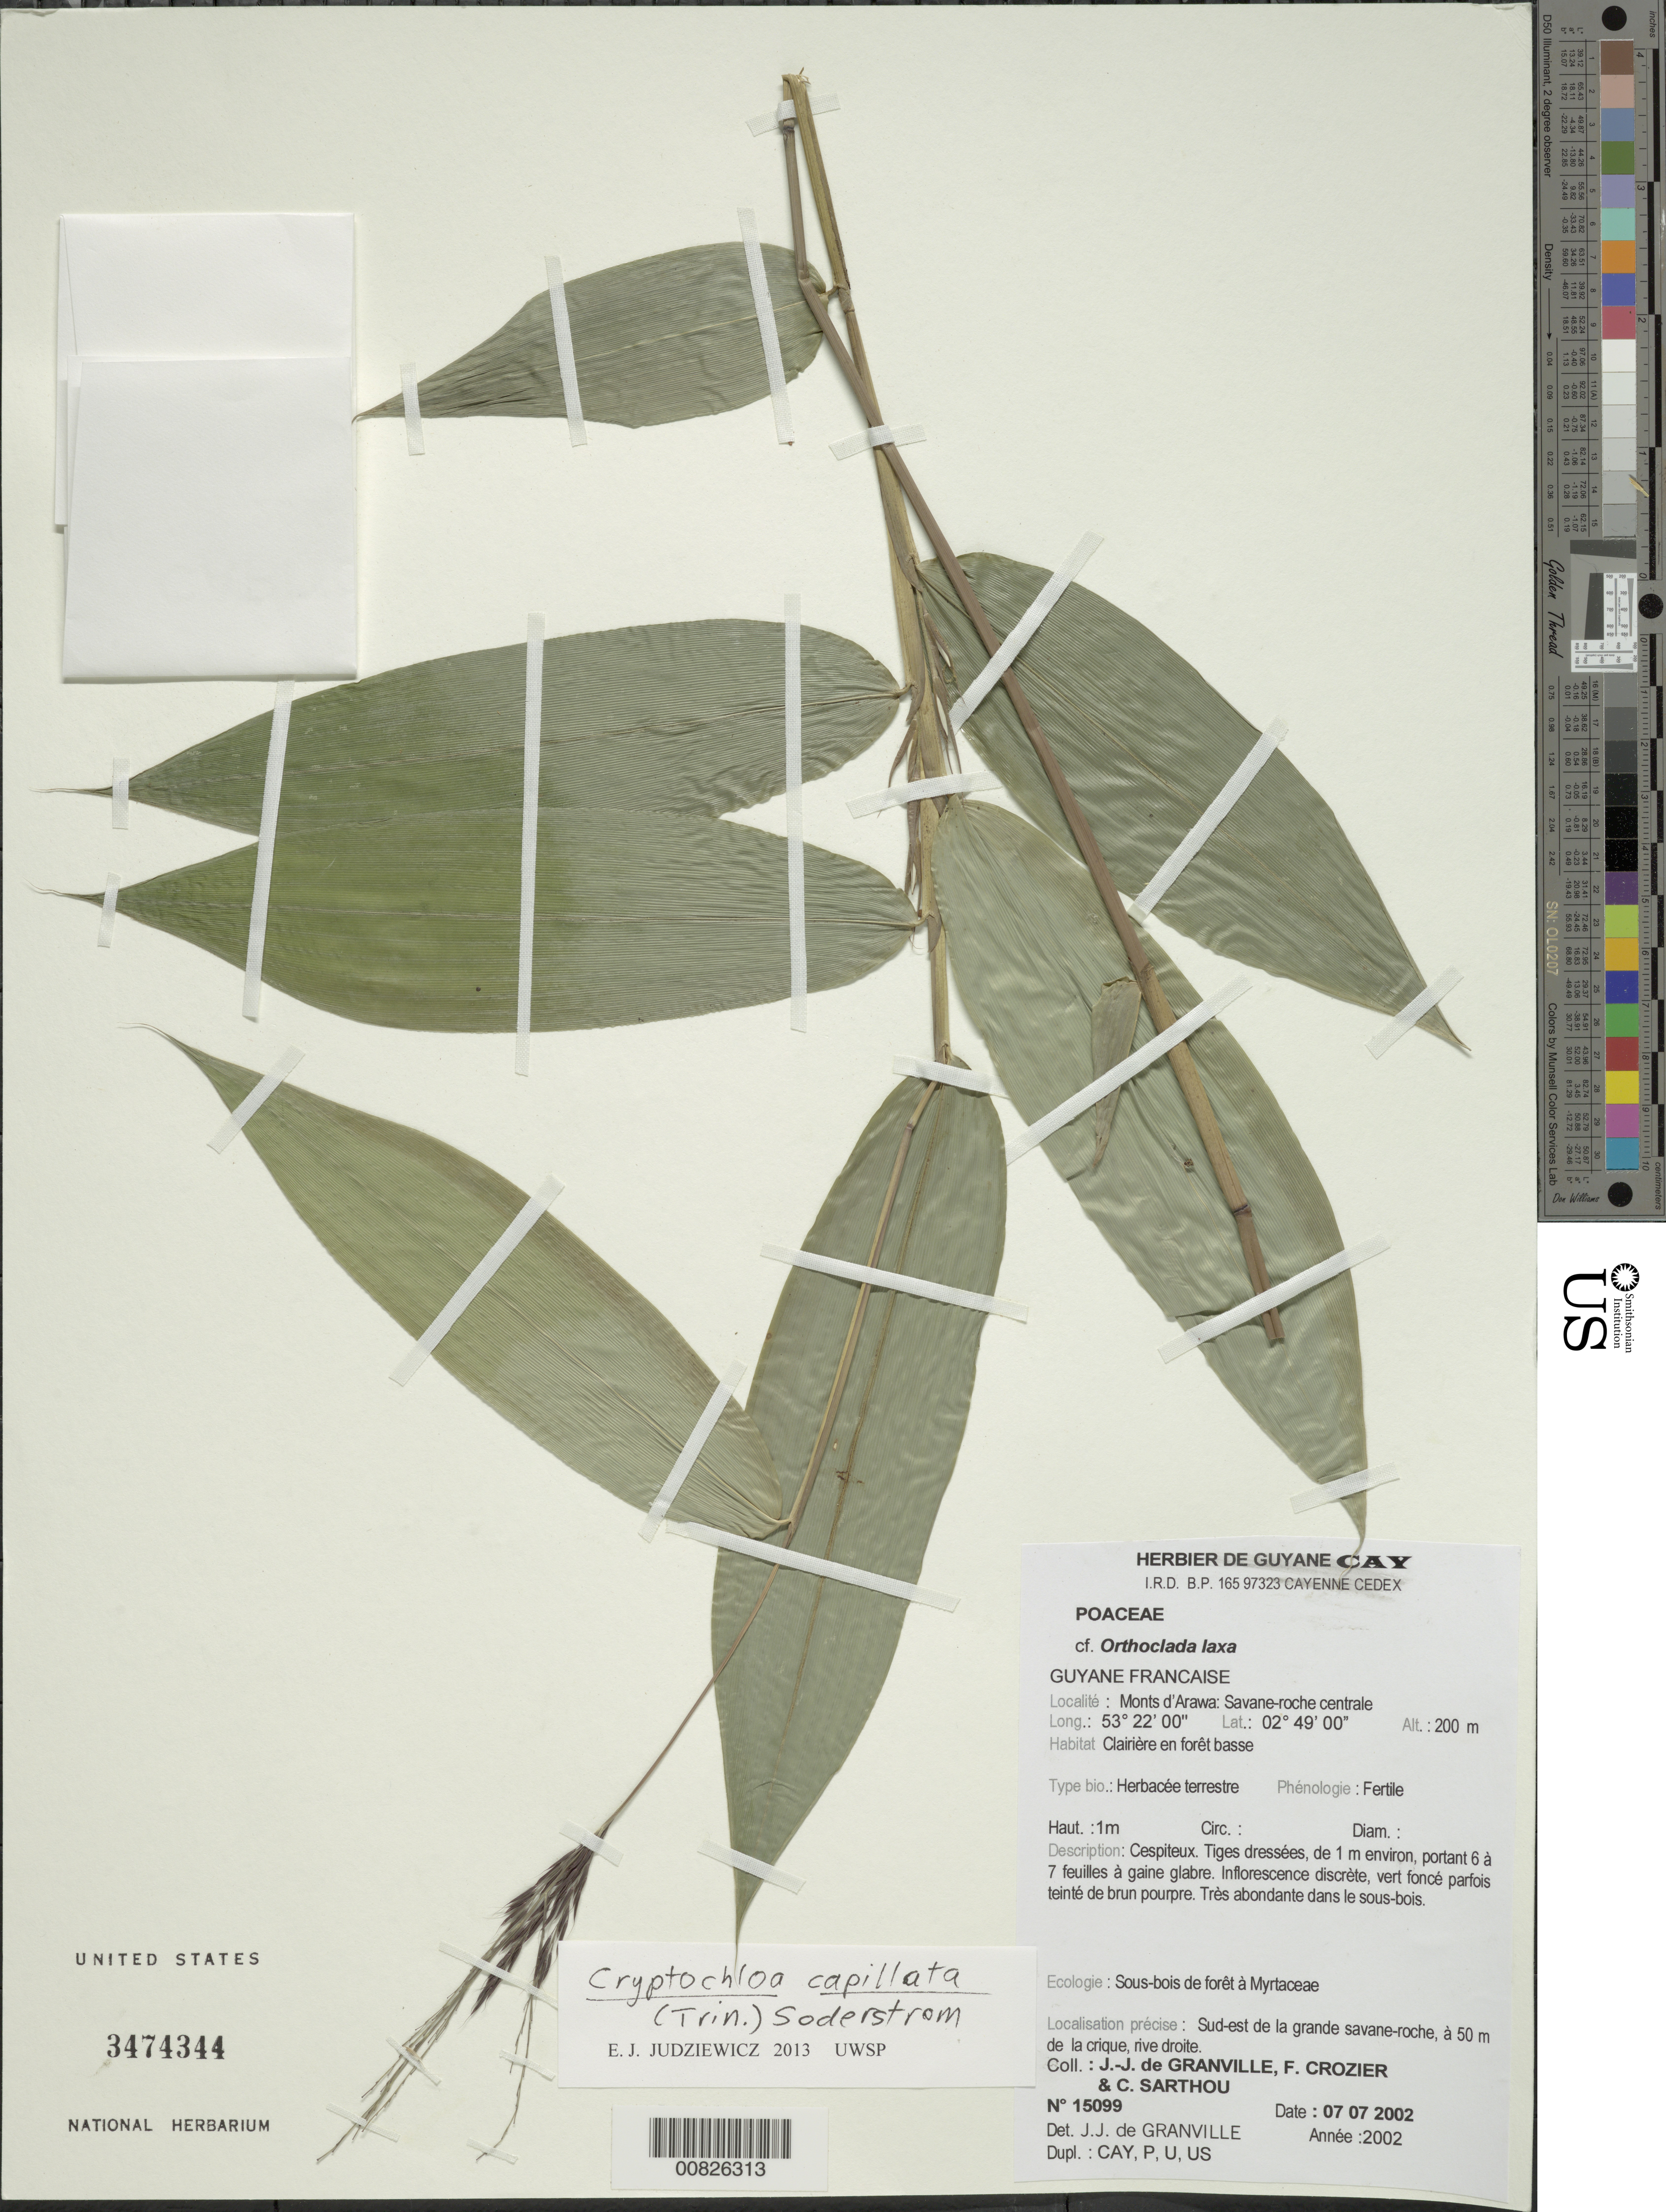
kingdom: Plantae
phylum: Tracheophyta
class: Liliopsida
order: Poales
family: Poaceae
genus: Cryptochloa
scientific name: Cryptochloa capillata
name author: (Trin.) Soderstr.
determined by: Judziewicz, E. J.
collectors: J.-J. de Granville, F. Crozier & C. Sarthou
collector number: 15099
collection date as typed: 7-Jul-02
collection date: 2002-07-07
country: French Guiana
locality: Monts d'Arawa, zone de la savane-roche centrale, sud-est de la grande savane-roche, à 50 m de la crique, rive droite.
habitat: Clairière en forêt basse, sous-bois de forêt Myrtaceae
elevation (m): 200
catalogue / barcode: US 3474344